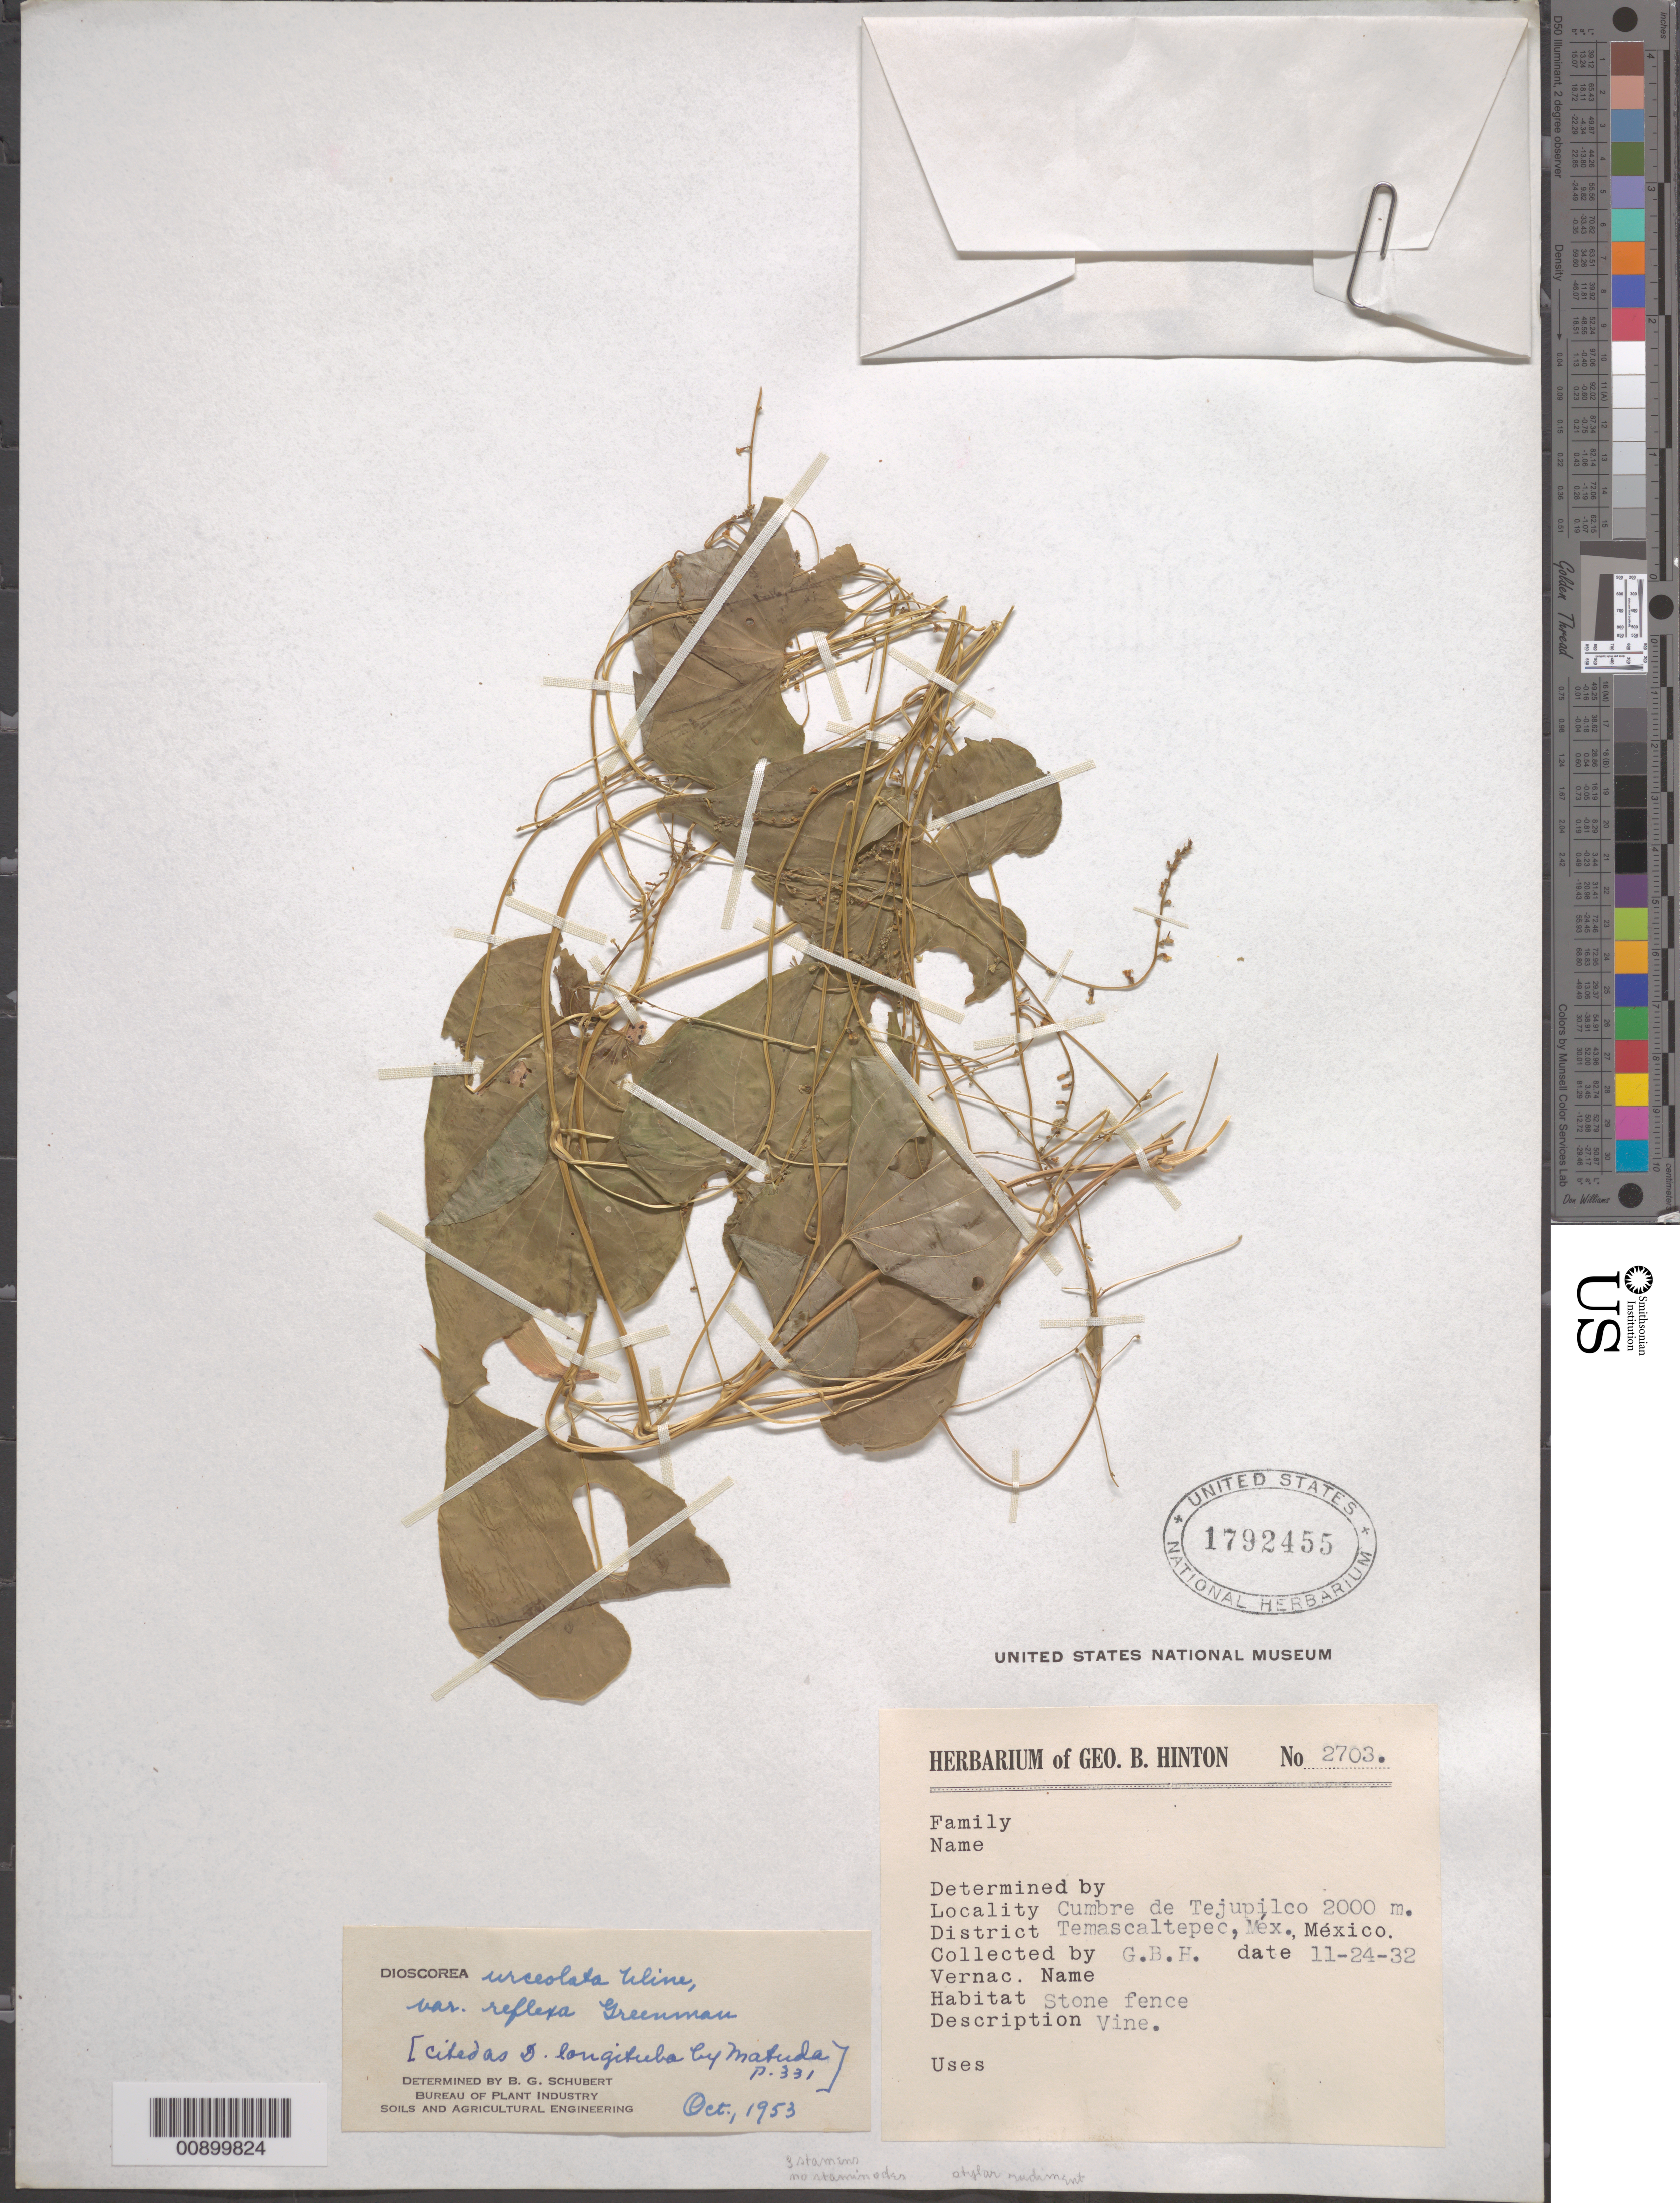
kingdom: Plantae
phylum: Tracheophyta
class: Liliopsida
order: Dioscoreales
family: Dioscoreaceae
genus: Dioscorea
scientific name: Dioscorea urceolata var. reflexa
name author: Greenm. ex R. Knuth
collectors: G. B. Hinton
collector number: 2703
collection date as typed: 24 Nov 1932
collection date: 1932-11-24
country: Mexico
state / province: México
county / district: Temascaltepec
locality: Cumbre de Tejupilco, District of Temascaltepec, State of México.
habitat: Stone fence.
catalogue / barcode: US 1792455